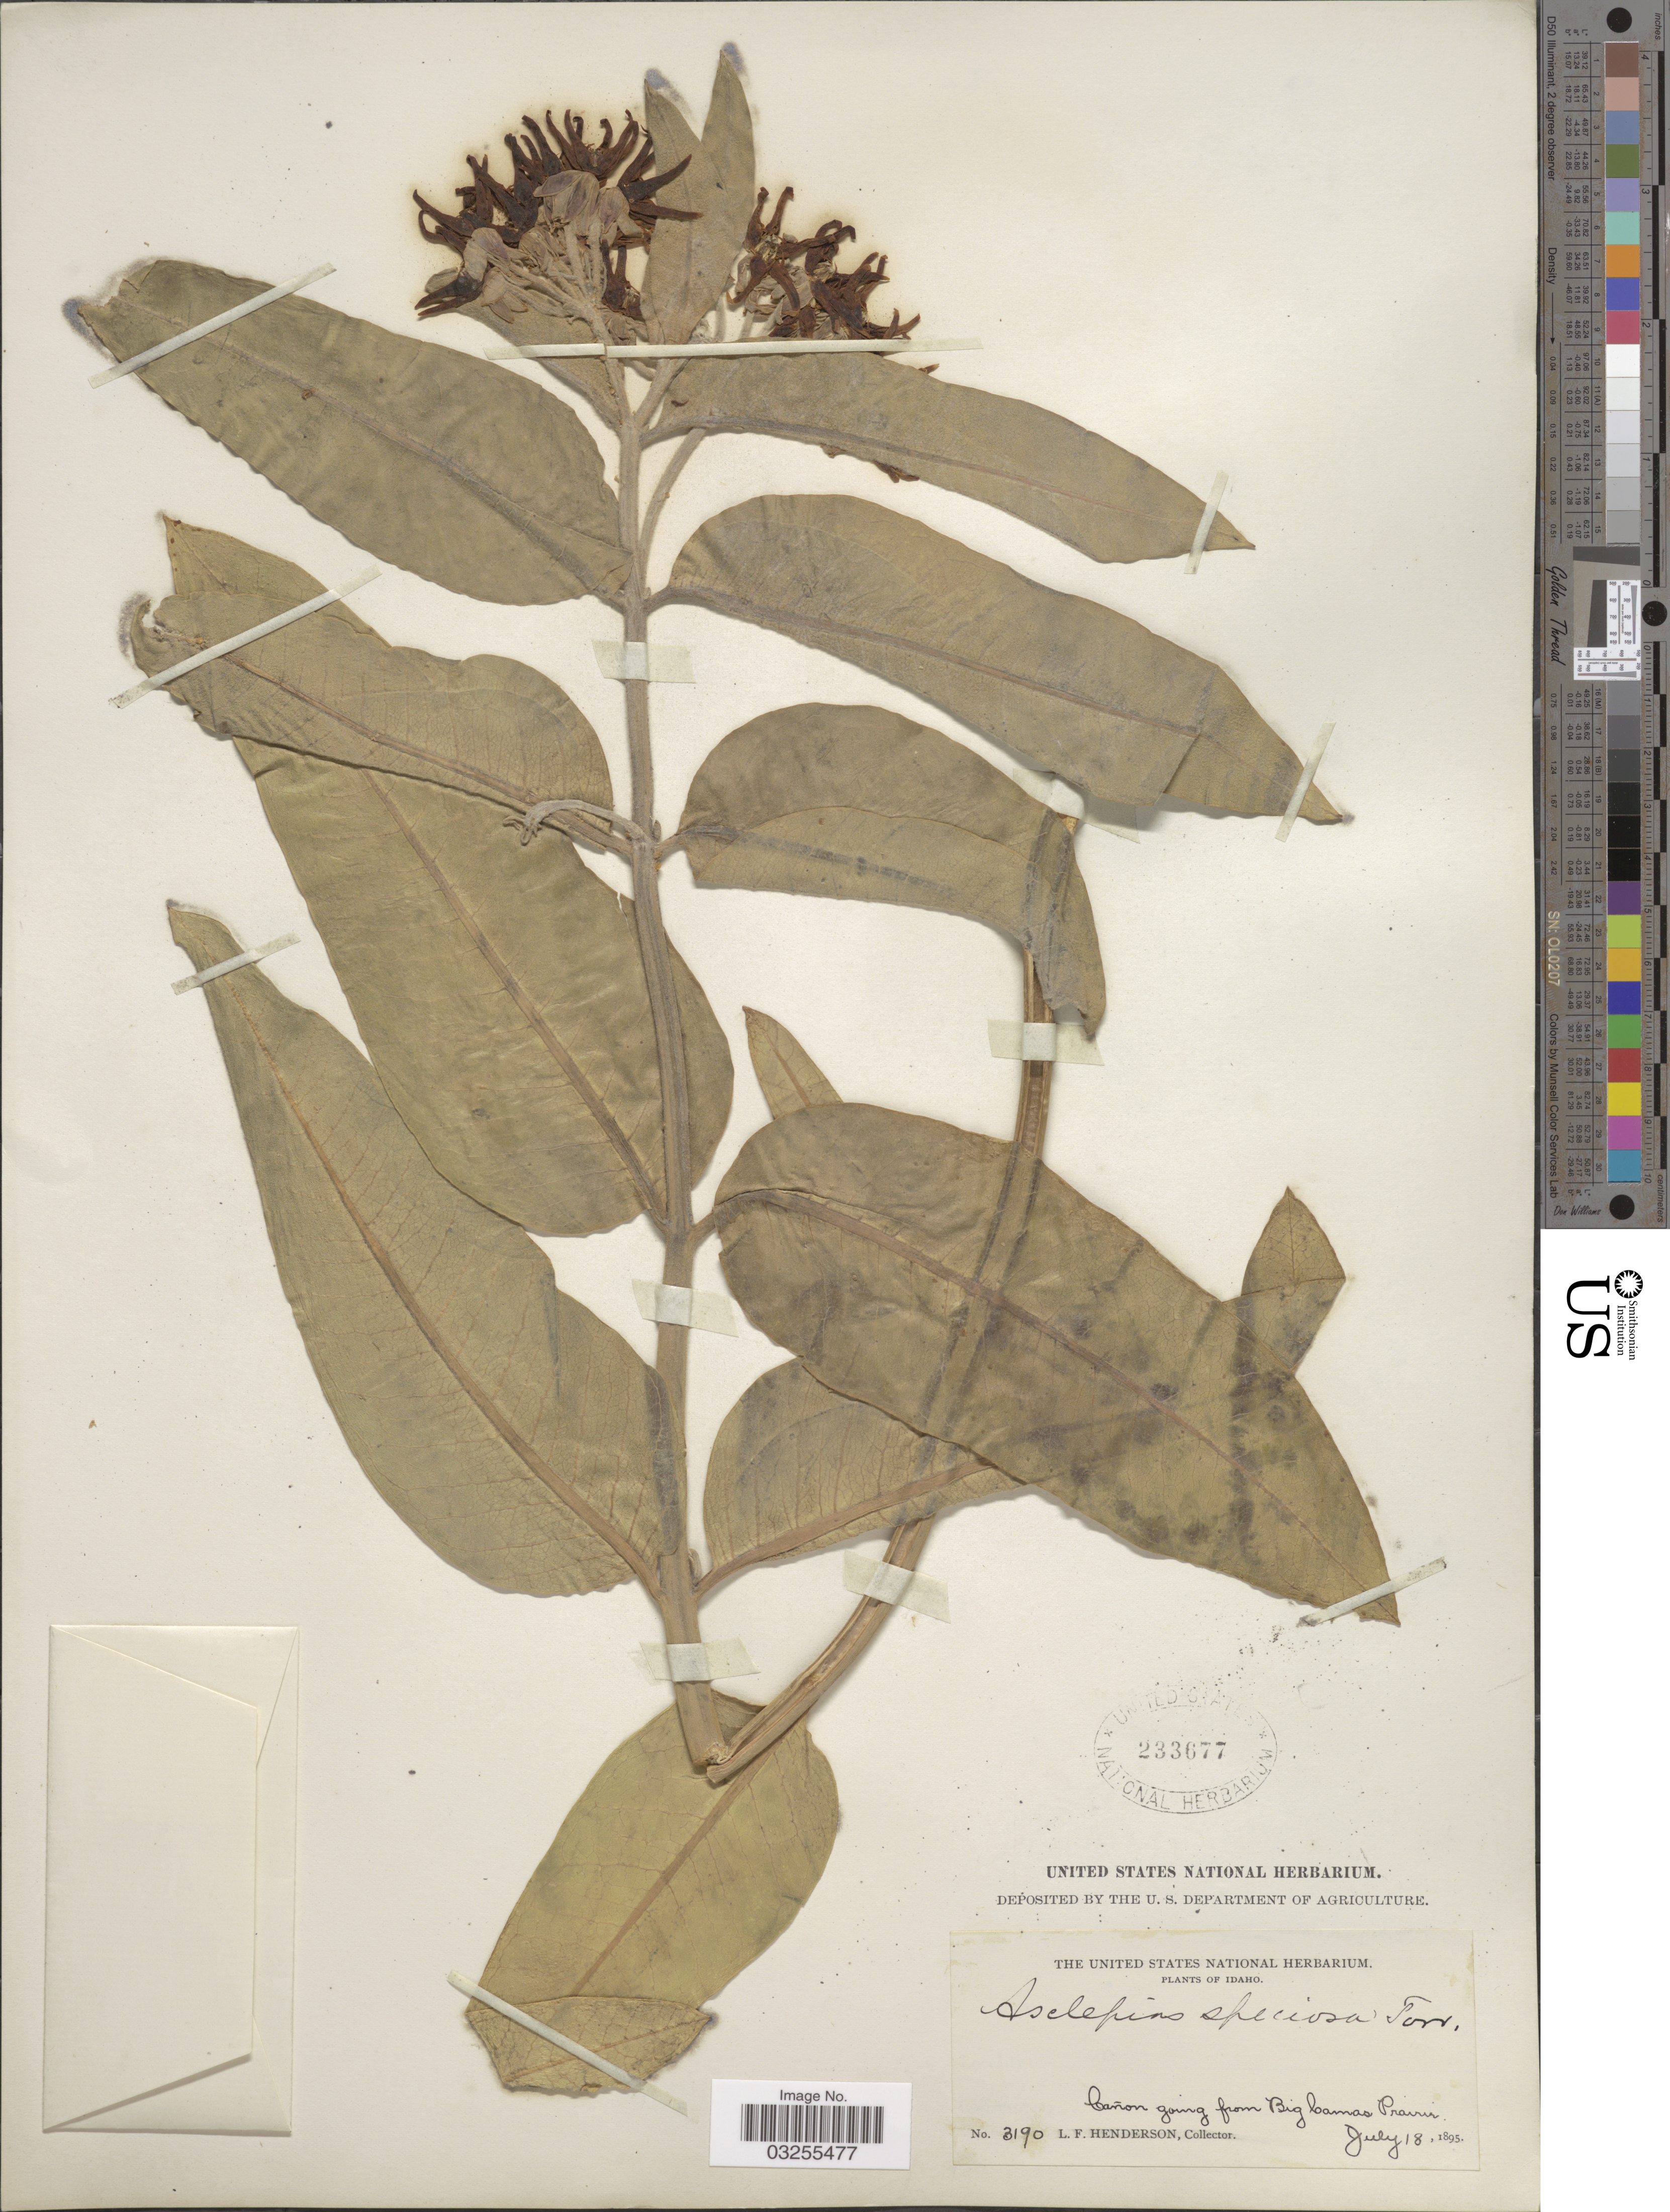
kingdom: Plantae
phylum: Tracheophyta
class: Magnoliopsida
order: Gentianales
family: Apocynaceae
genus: Asclepias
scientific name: Asclepias speciosa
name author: Torr.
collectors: L. Henderson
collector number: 3190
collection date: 1895-07-18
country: United States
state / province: Idaho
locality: Cañon going from Big Camas Prairie.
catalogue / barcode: US 233677